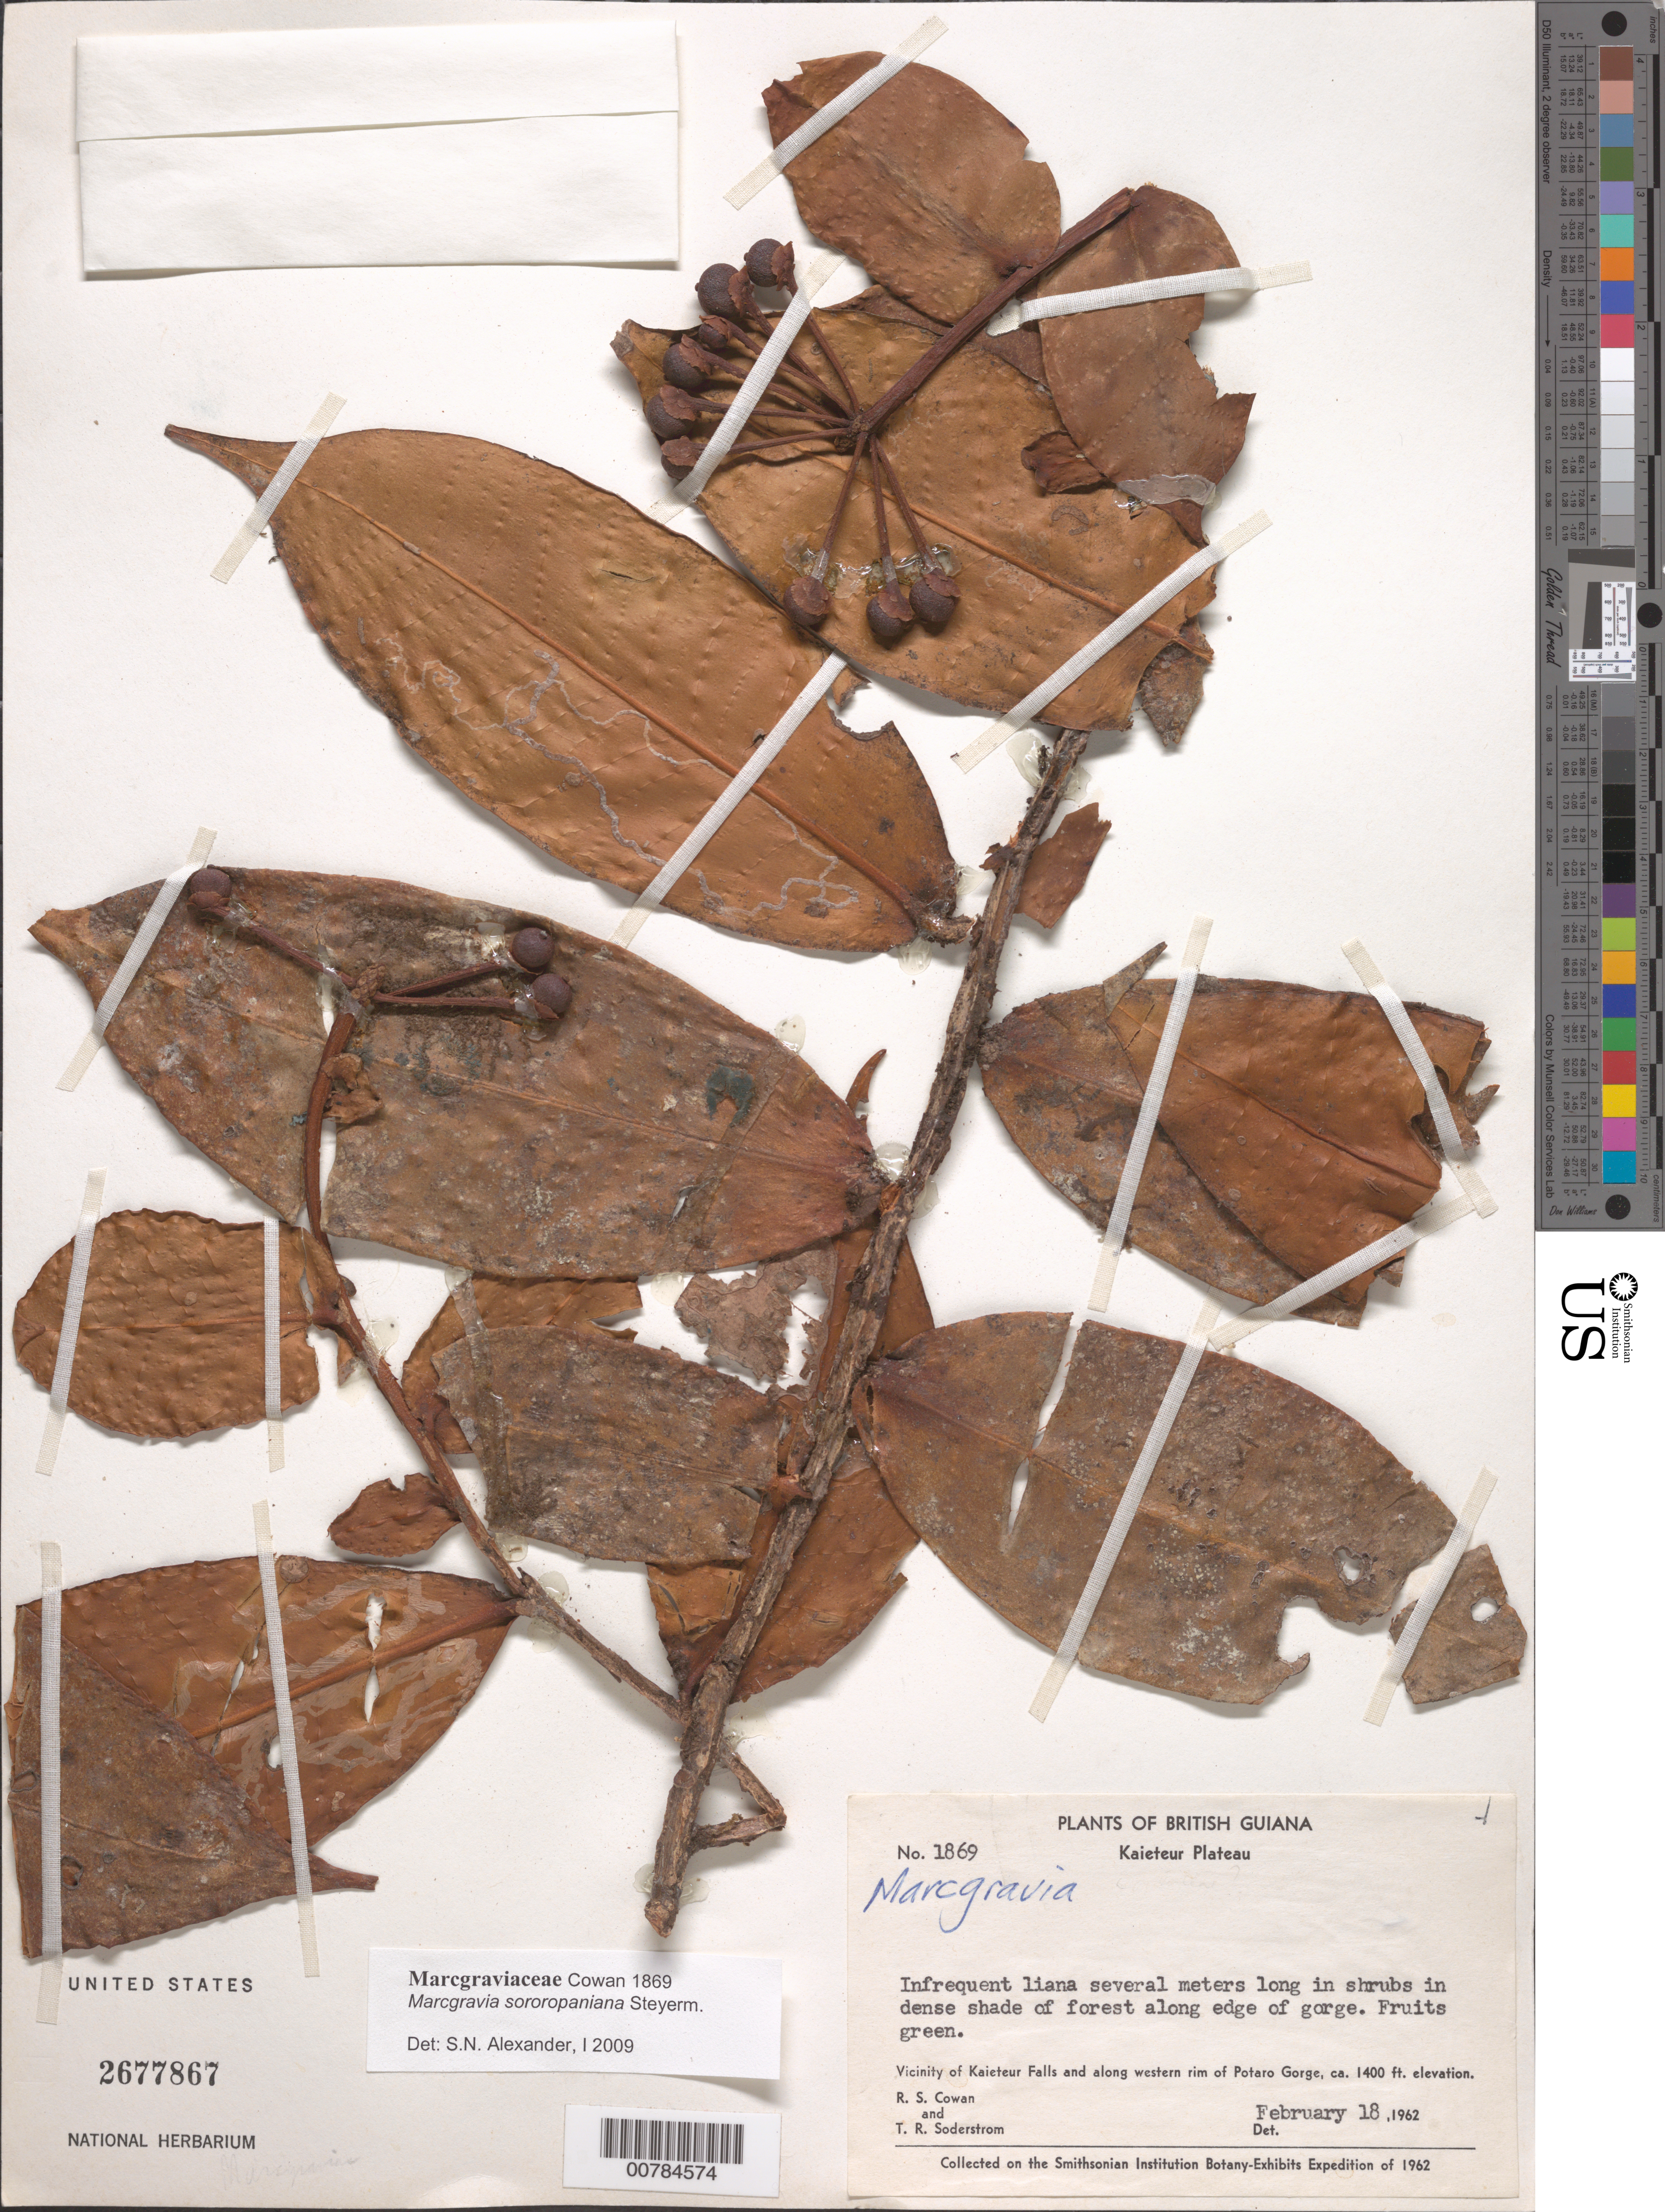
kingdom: Plantae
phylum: Tracheophyta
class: Magnoliopsida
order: Ericales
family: Marcgraviaceae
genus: Marcgravia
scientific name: Marcgravia sororopaniana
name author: Steyerm.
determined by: Alexander, S. N.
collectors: R. S. Cowan & T. R. Soderstrom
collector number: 1869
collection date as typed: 18-Feb-62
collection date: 1962-02-18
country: Guyana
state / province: Potaro-Siparuni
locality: Kaieteur Plateau, vicinity of Kaieteur Falls and western rim of Potaro Gorge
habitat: In shrubs in dense shade of forest along edge of gorge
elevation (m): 427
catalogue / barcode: US 2677867